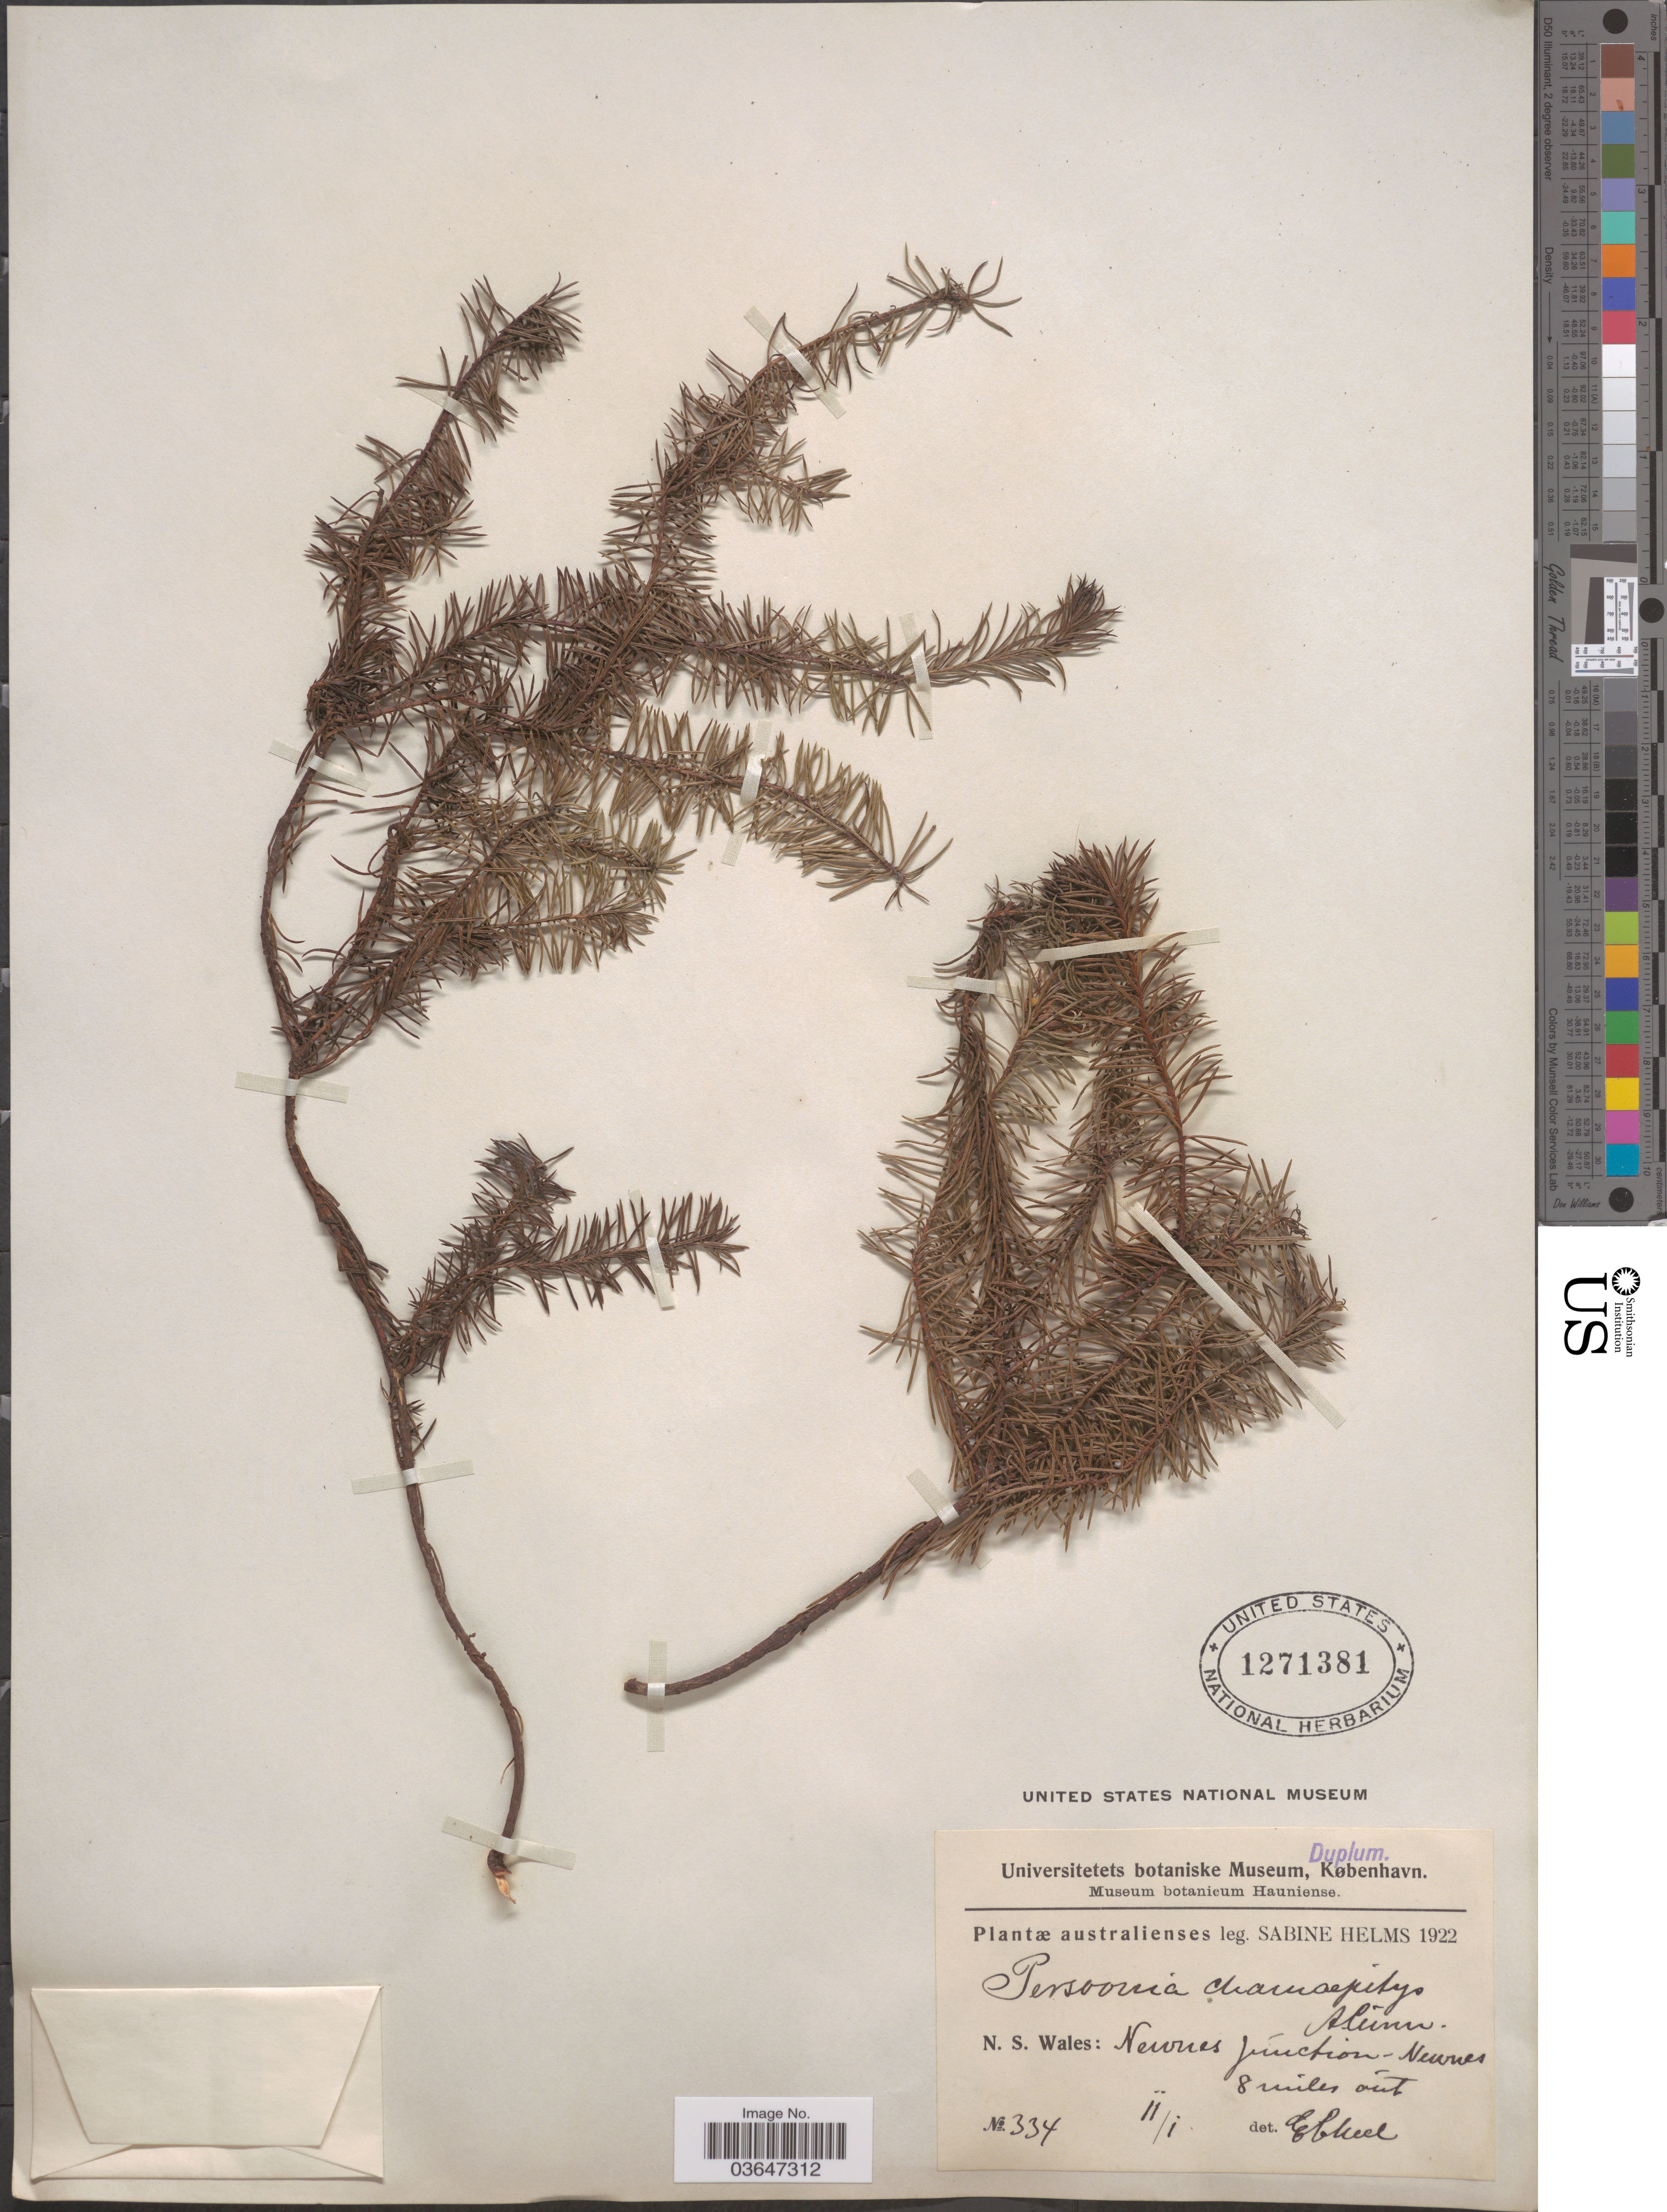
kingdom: Plantae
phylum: Tracheophyta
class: Magnoliopsida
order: Proteales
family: Proteaceae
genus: Persoonia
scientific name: Persoonia chamaepitys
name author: A. Cunn.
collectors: S. Helms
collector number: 334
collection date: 1922-01/1922-02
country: Australia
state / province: New South Wales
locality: Newnes Júnction-Newnes 8 miles out.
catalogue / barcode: US 1271381